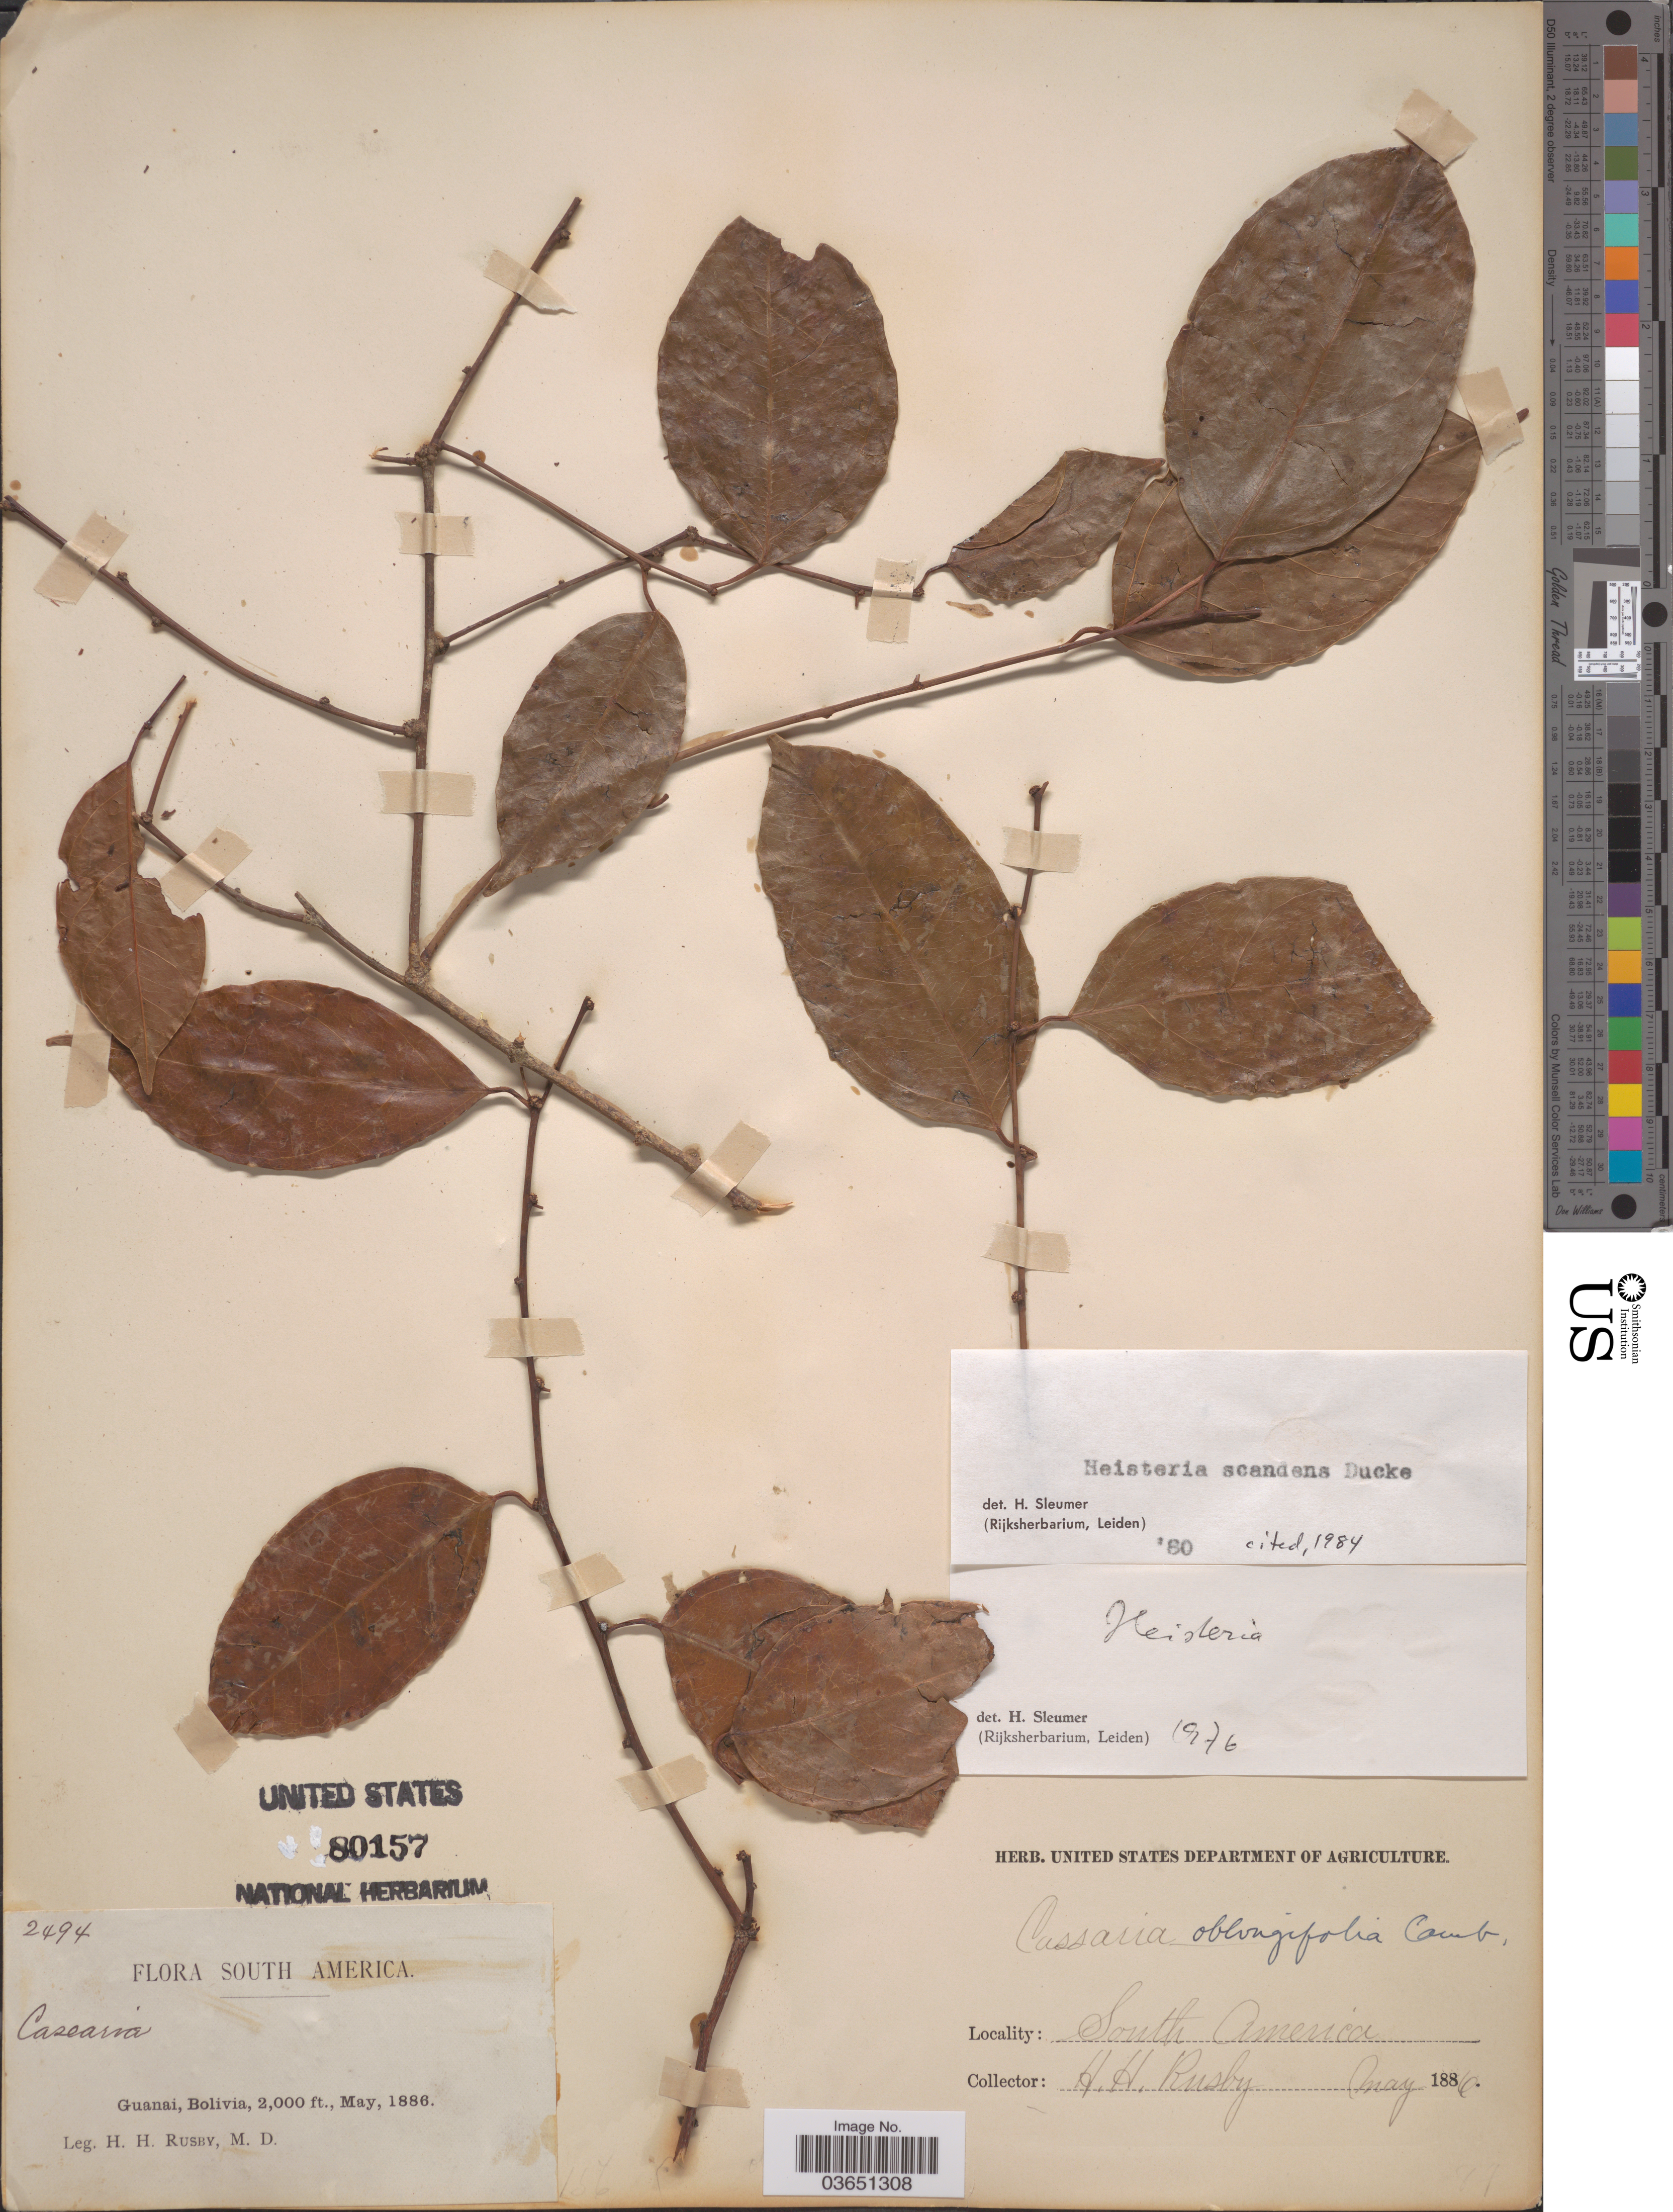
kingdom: Plantae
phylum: Tracheophyta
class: Magnoliopsida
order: Santalales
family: Erythropalaceae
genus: Heisteria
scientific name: Heisteria scandens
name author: Ducke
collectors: H. H. Rusby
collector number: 2494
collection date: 1886-05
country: Bolivia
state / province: La Páz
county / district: Larecaja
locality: Guanay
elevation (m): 610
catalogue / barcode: US 80157